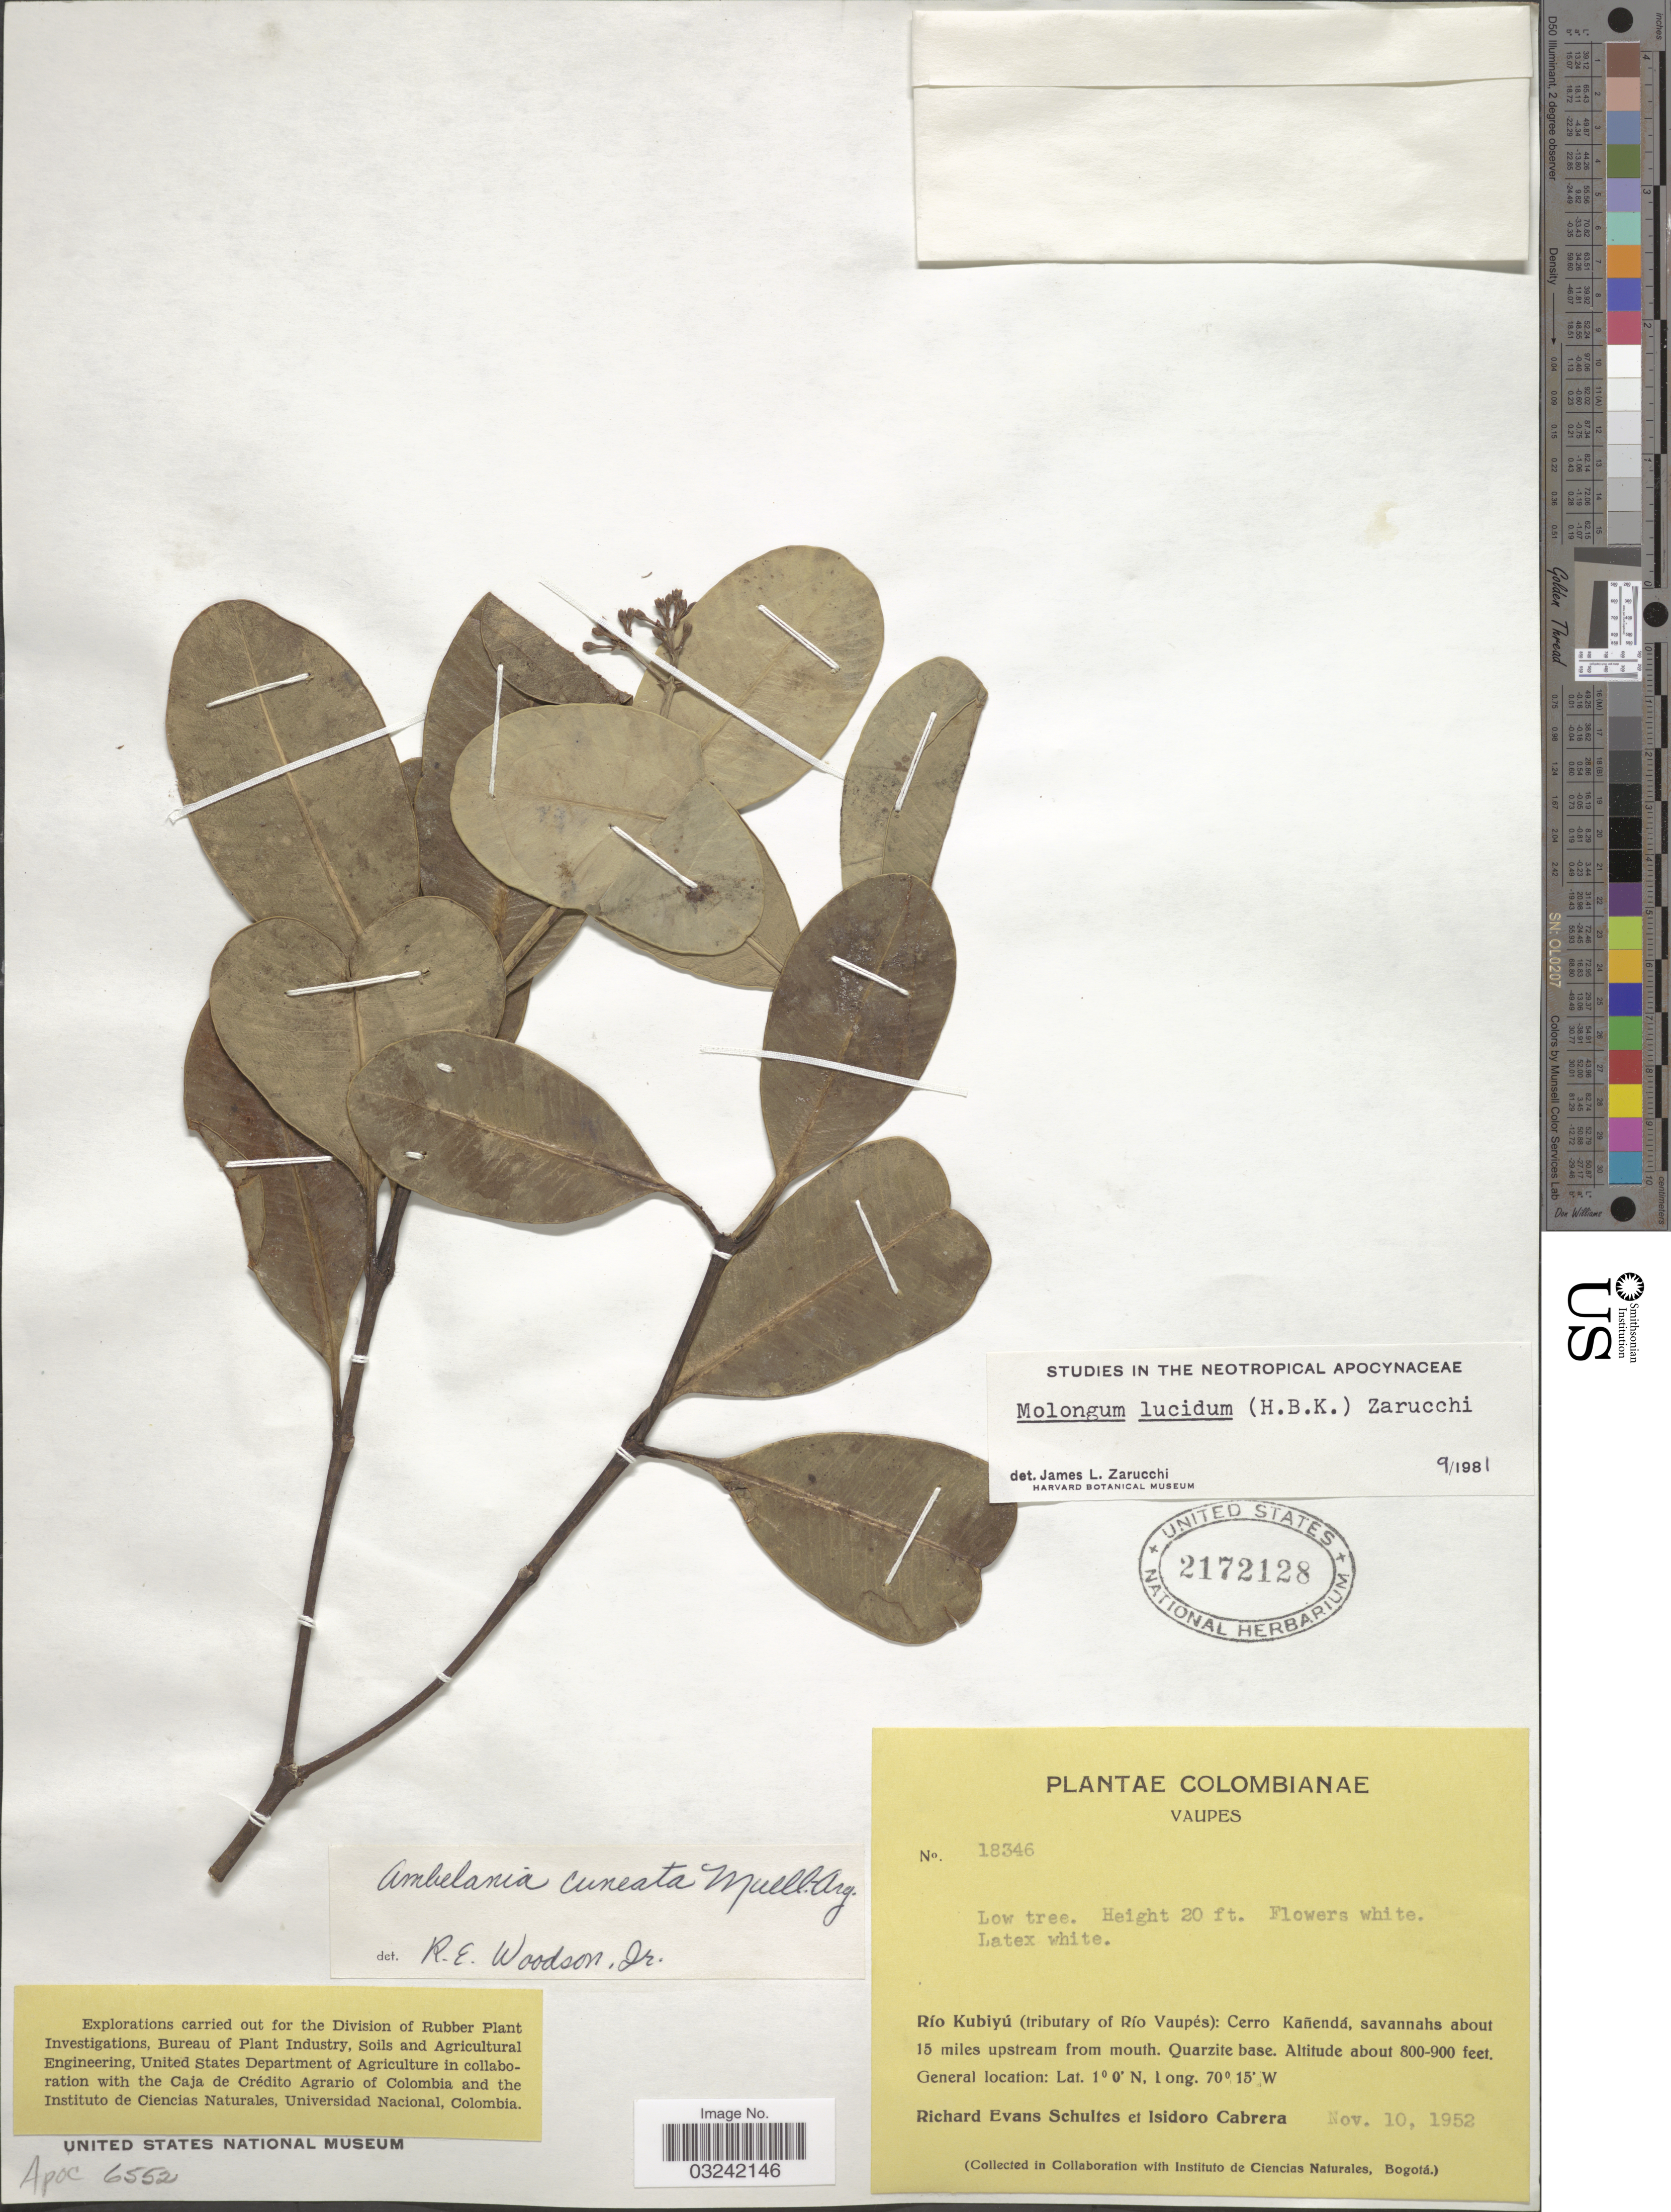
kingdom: Plantae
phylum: Tracheophyta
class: Magnoliopsida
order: Gentianales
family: Apocynaceae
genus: Molongum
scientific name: Molongum lucidum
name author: (Kunth) Zarucchi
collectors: R. E. Schultes & I. Cabrera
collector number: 18346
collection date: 1952-11-10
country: Colombia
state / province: Vaupés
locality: Río Kubiyú (tributary of Río Vaupés): Cerro Kañendá, savannahs about 15 miles upstream from mouth.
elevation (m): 244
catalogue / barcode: US 2172128